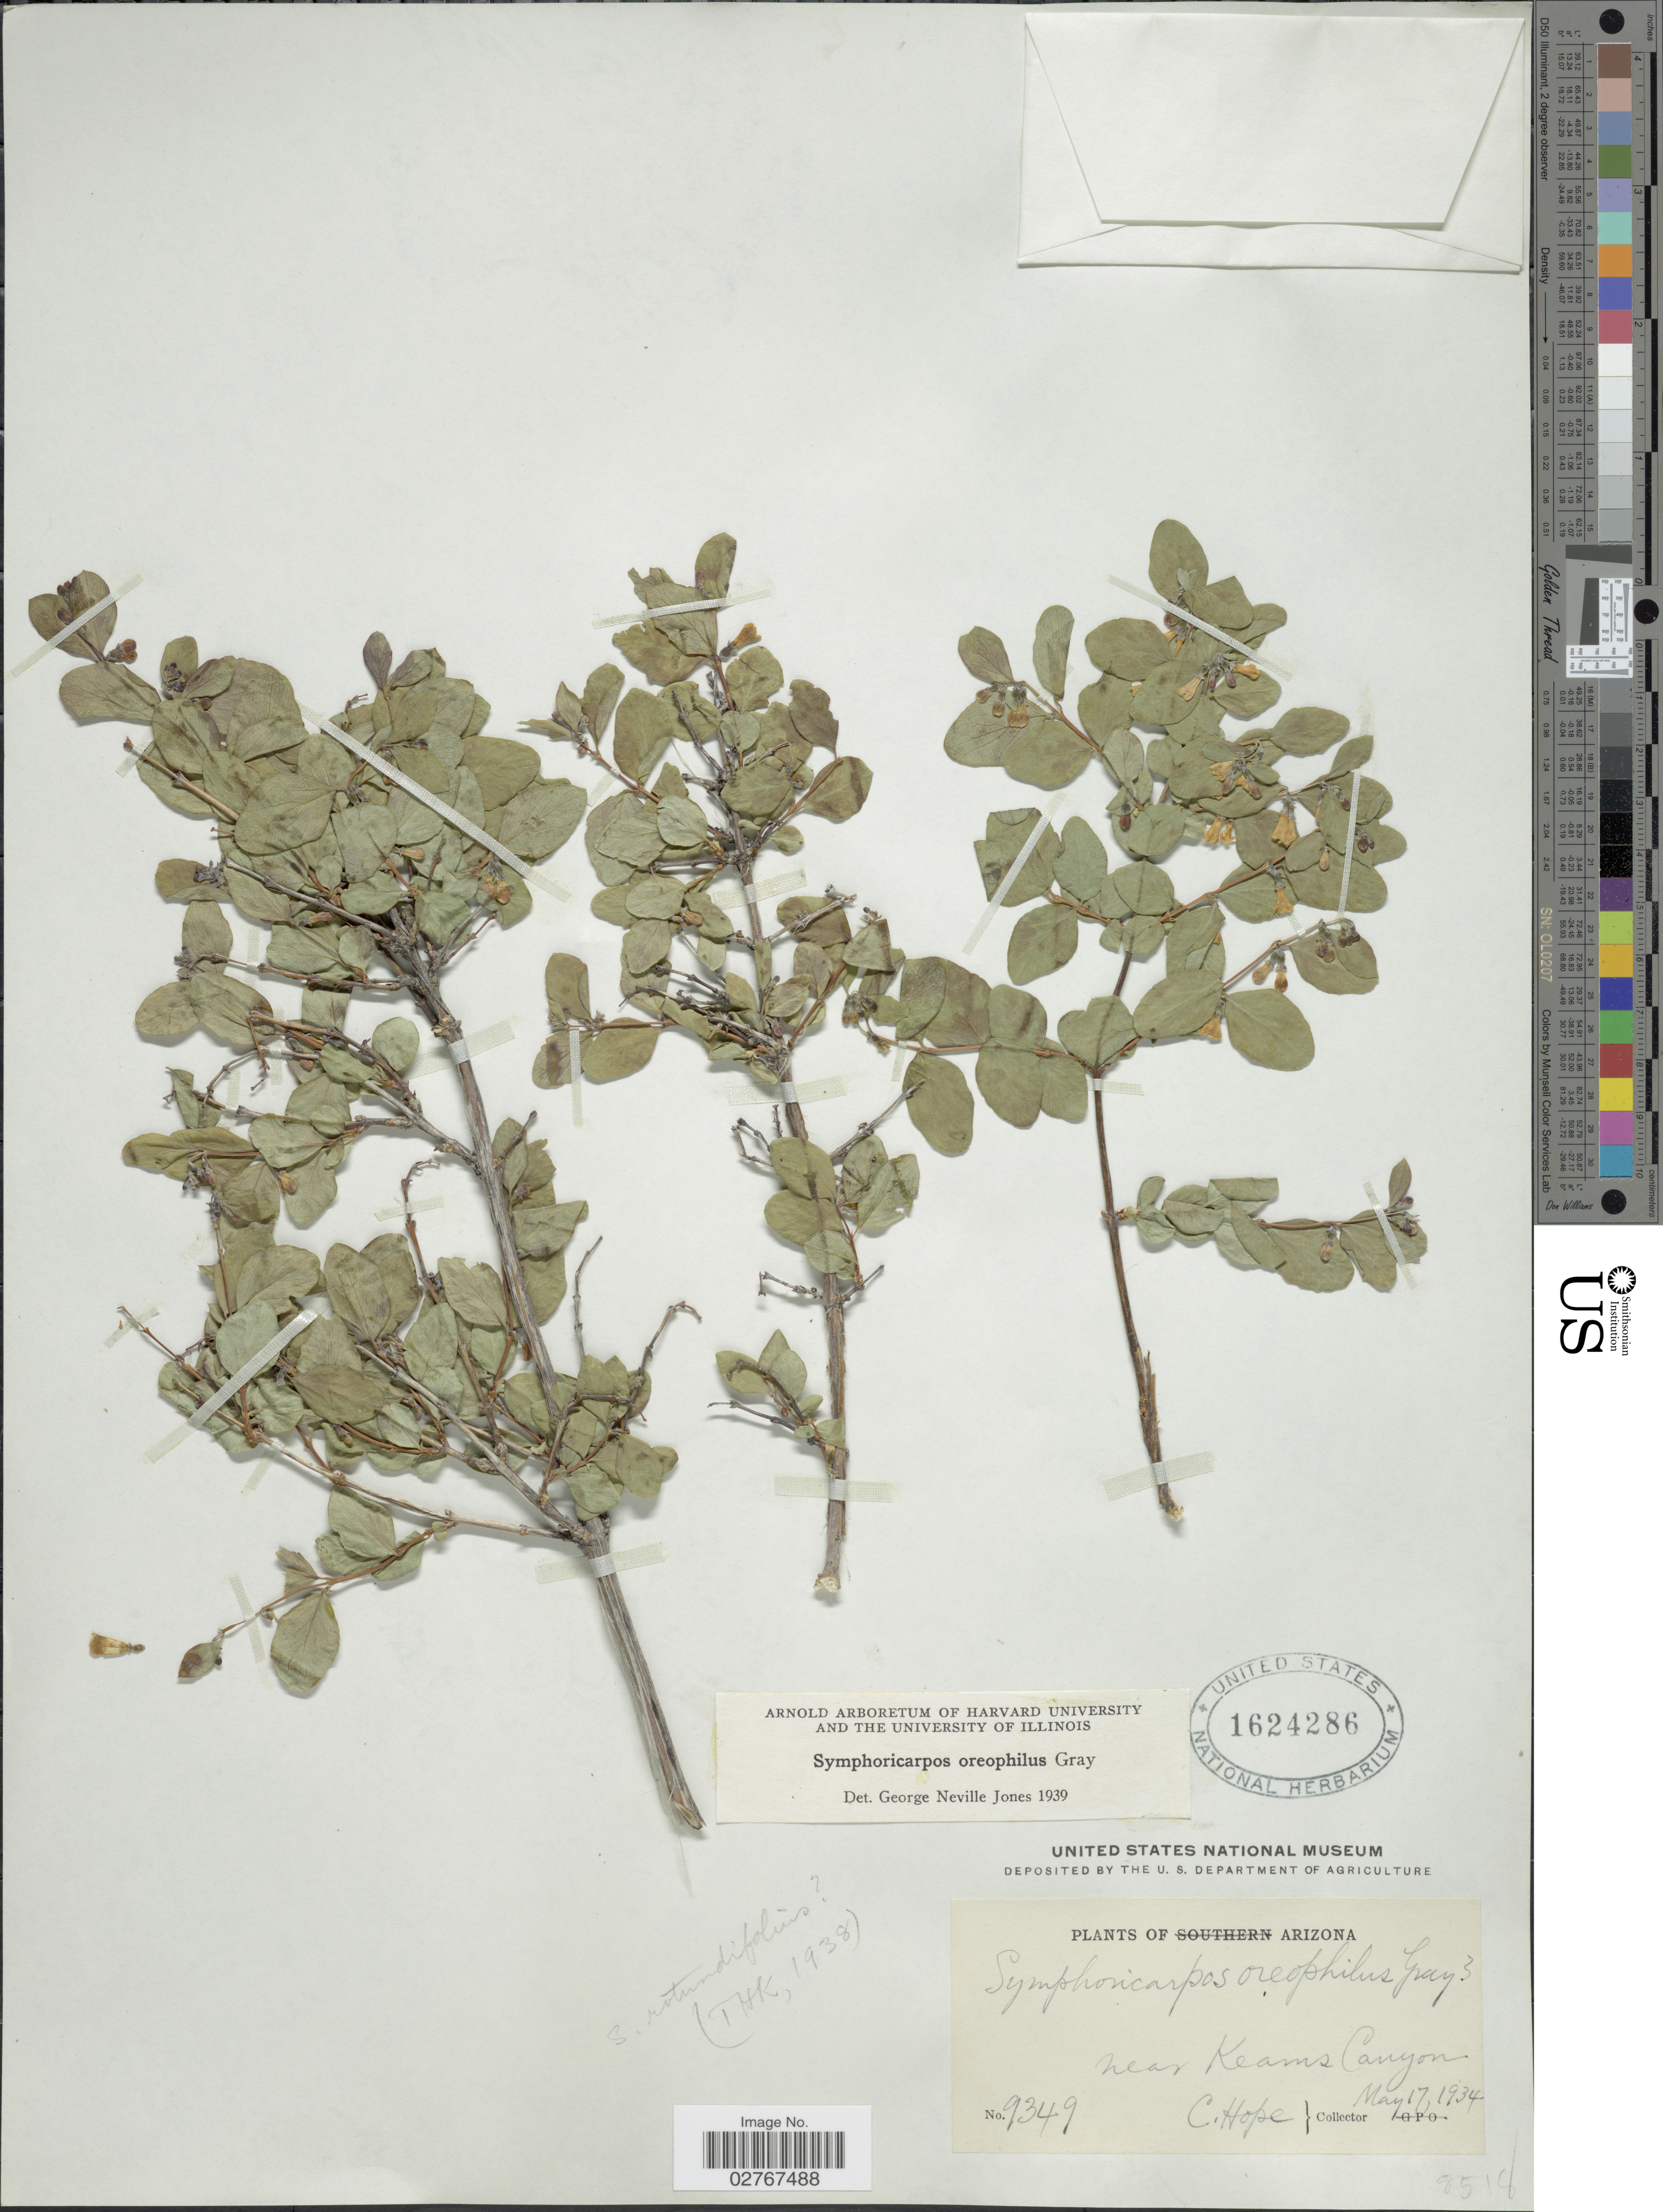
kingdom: Plantae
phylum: Tracheophyta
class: Magnoliopsida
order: Dipsacales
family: Caprifoliaceae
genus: Symphoricarpos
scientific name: Symphoricarpos oreophilus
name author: A. Gray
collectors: C. Hope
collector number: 9349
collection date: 1934-05-17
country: United States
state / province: Arizona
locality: Near Keams Canyon.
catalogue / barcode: US 1624286